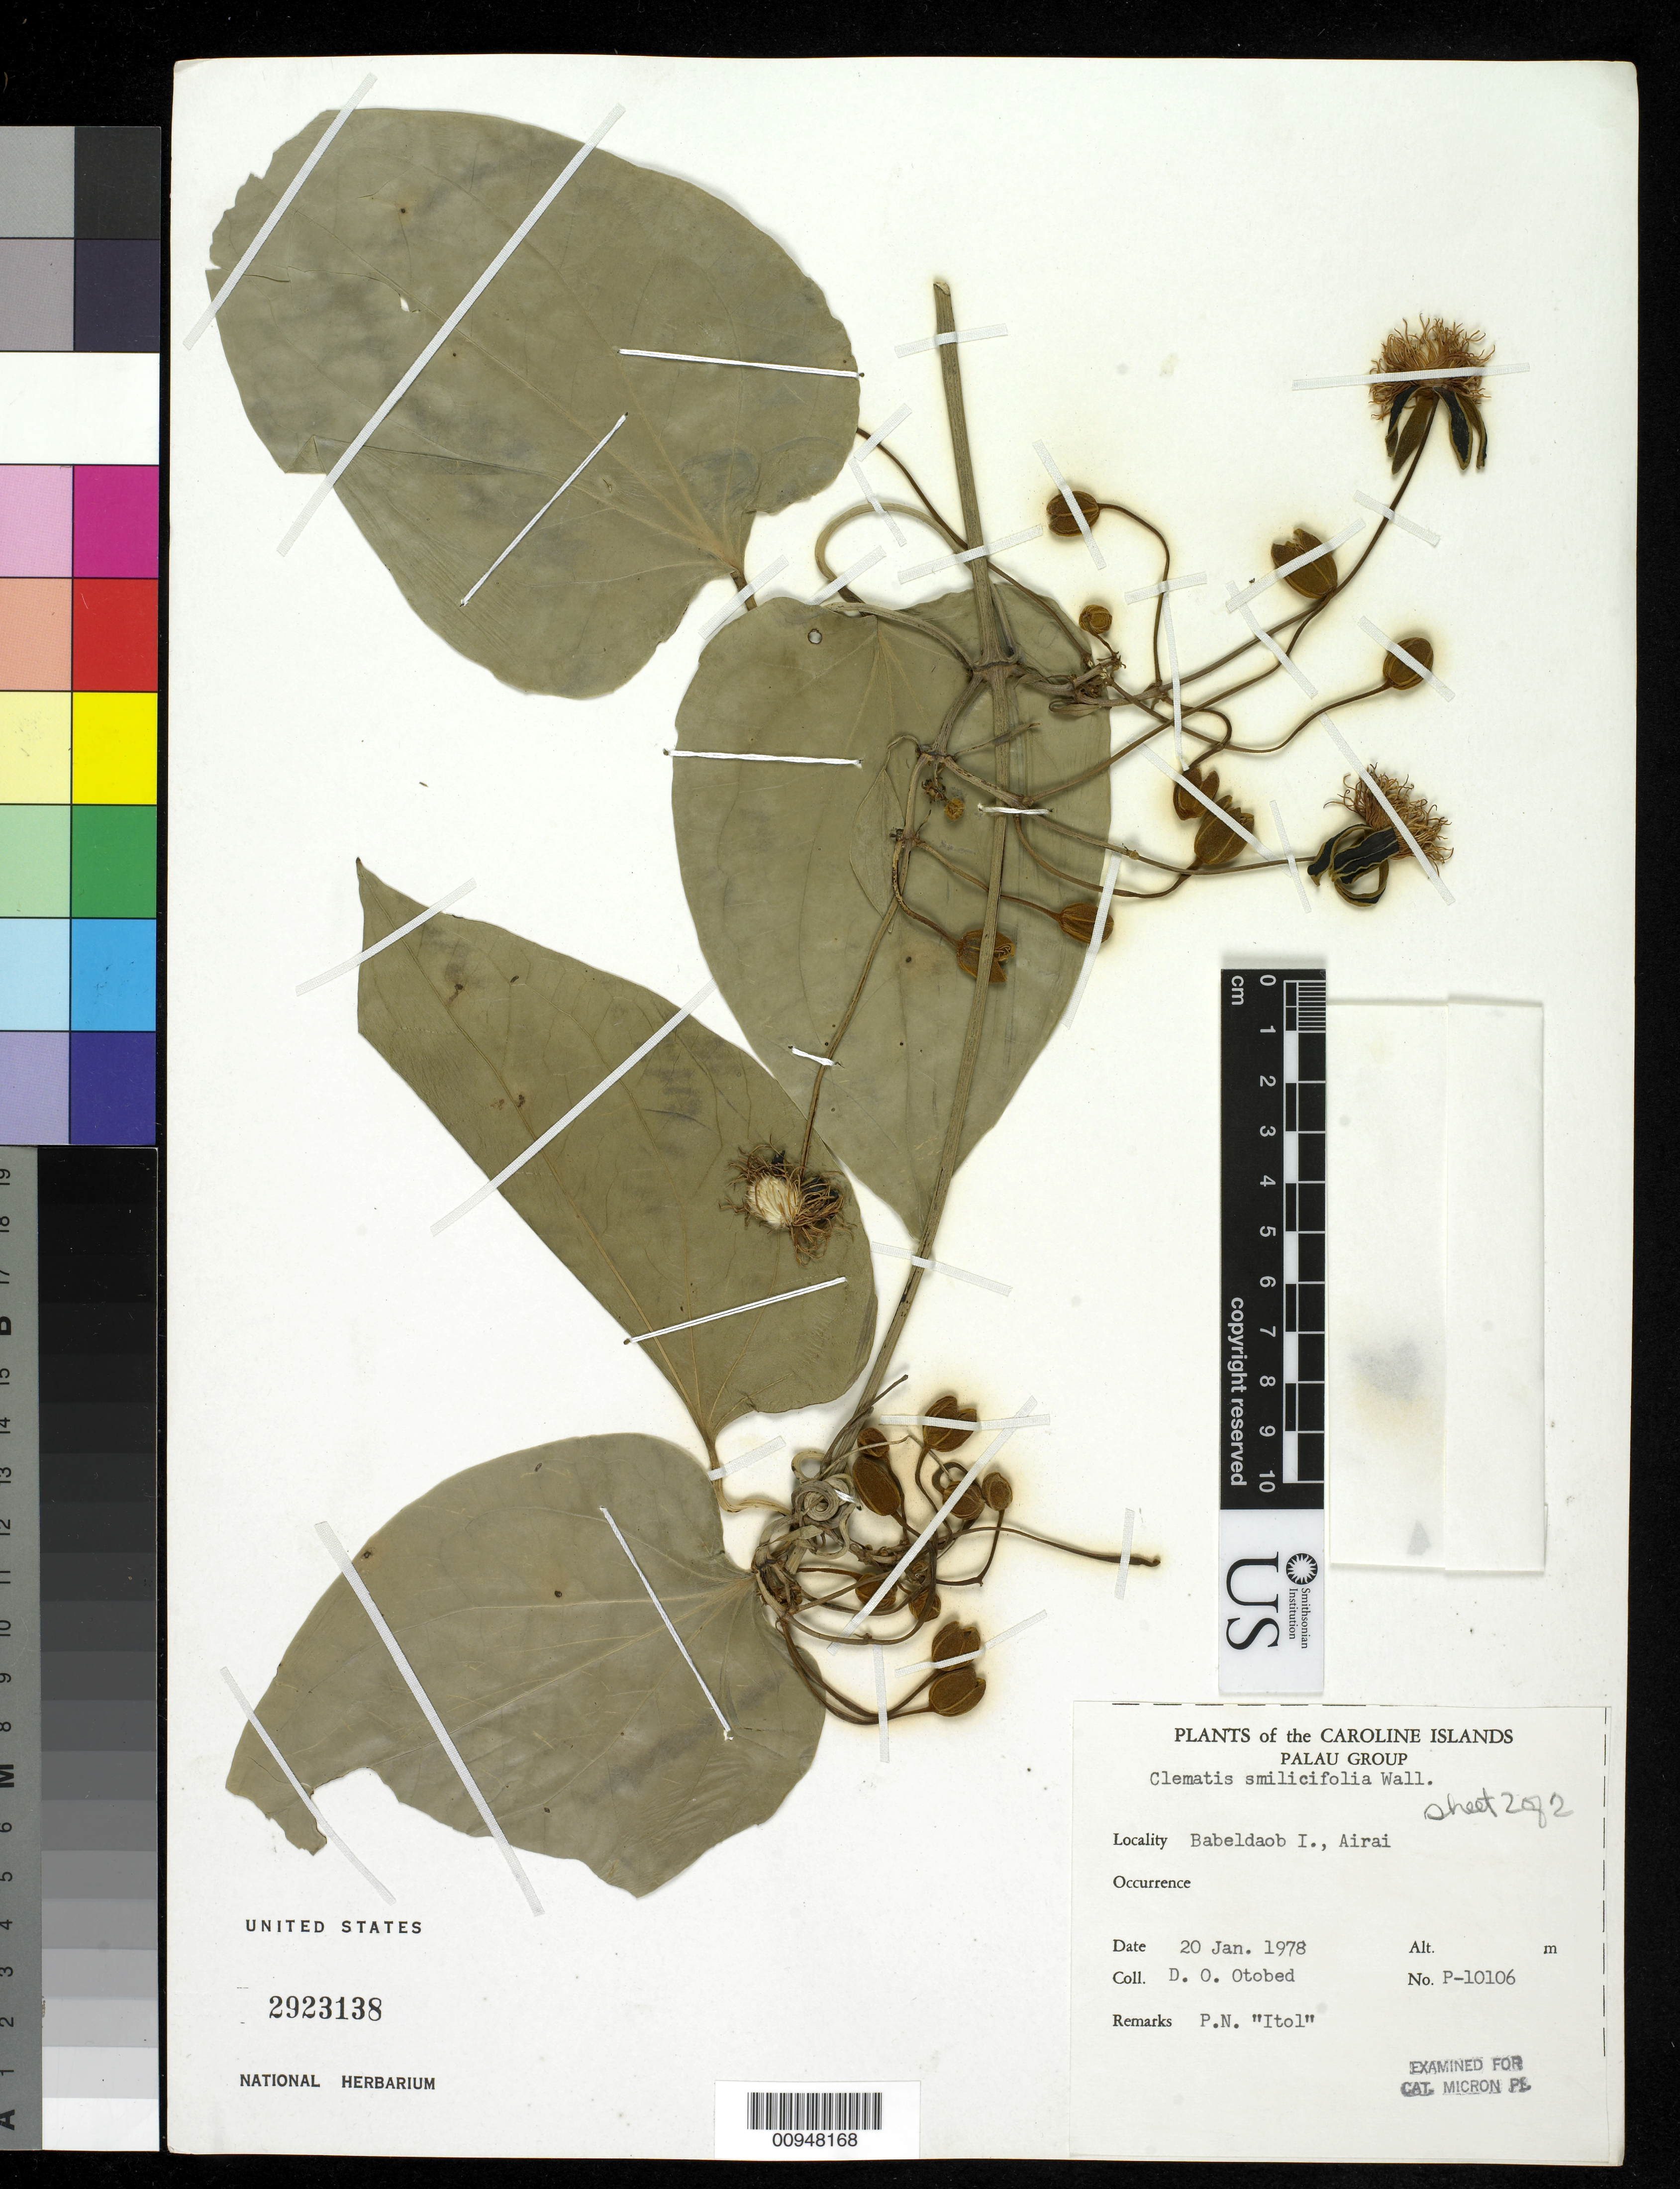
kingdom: Plantae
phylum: Tracheophyta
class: Magnoliopsida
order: Ranunculales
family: Ranunculaceae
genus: Clematis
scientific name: Clematis smilacifolia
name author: Wall.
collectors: D. O. Otobed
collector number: P 10106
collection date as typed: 20 Jan 1978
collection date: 1978-01-20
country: Palau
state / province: Airai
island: Babeldaob [Babelthuap]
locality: Airai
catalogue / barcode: US 2923138